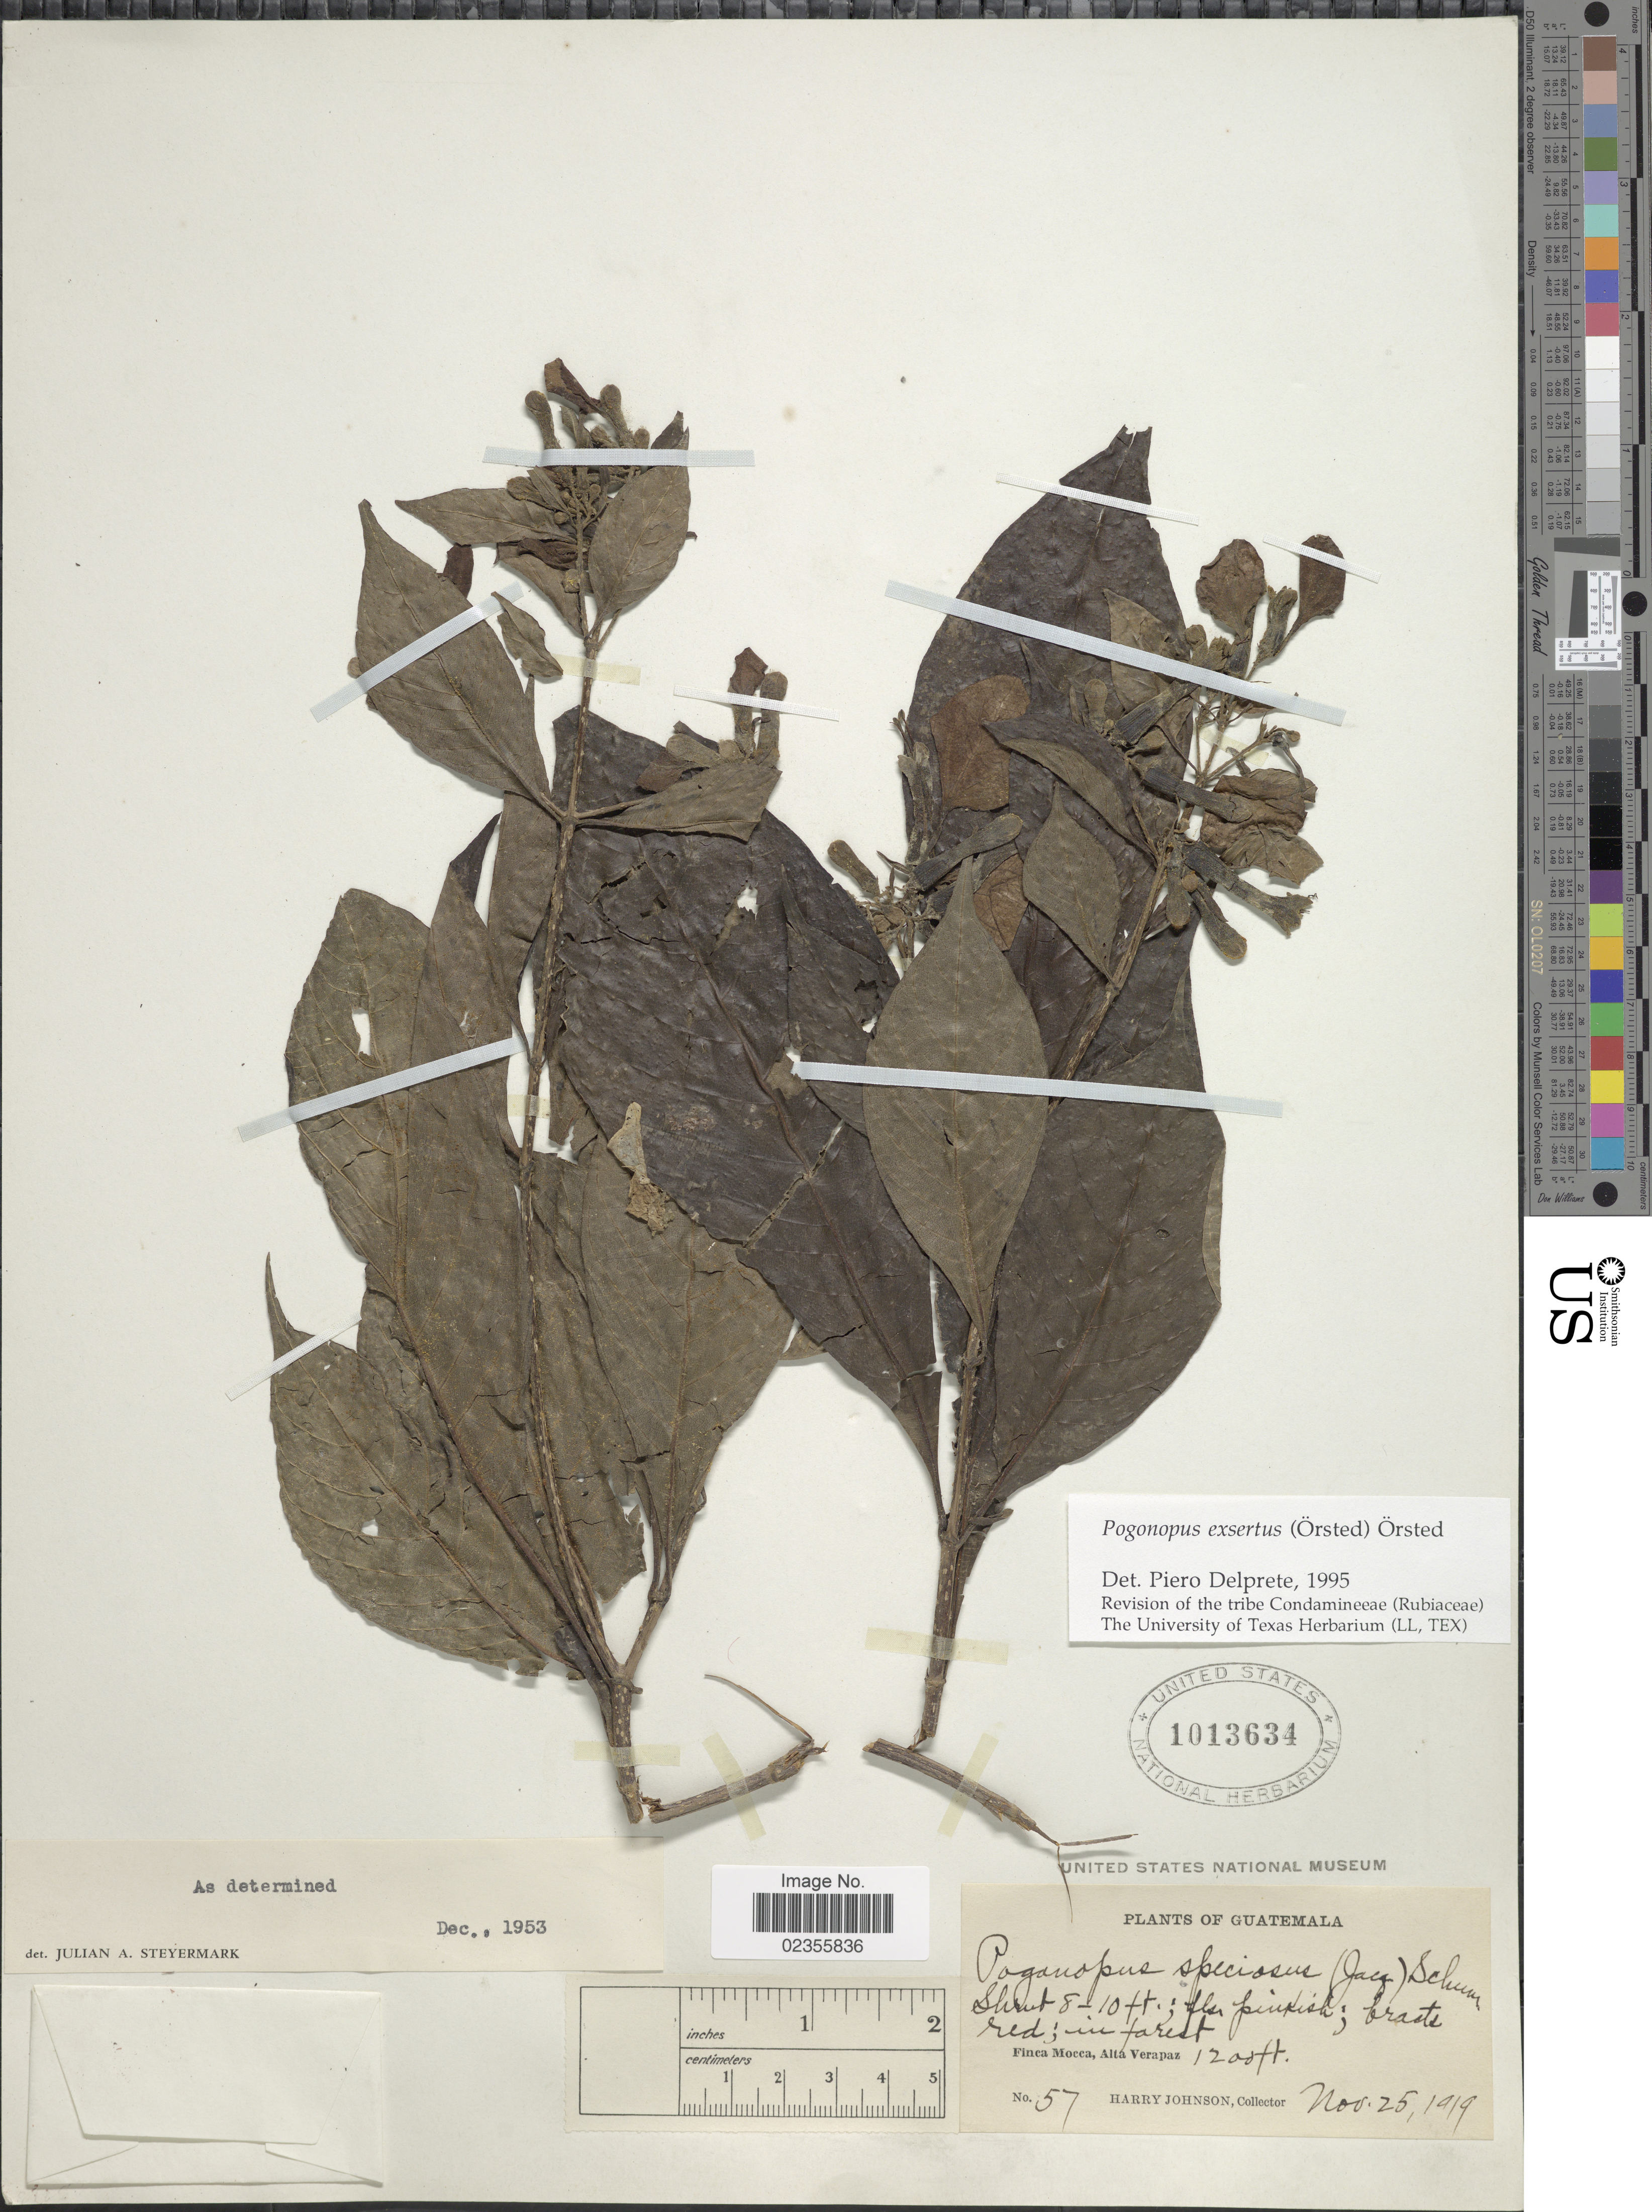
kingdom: Plantae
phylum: Tracheophyta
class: Magnoliopsida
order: Gentianales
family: Rubiaceae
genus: Pogonopus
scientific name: Pogonopus exsertus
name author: (Oerst.) Oerst.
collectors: H. Johnson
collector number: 57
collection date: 1919-11-25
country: Guatemala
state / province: Alta Verapaz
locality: Finca Mocca.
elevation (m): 366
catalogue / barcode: US 1013634